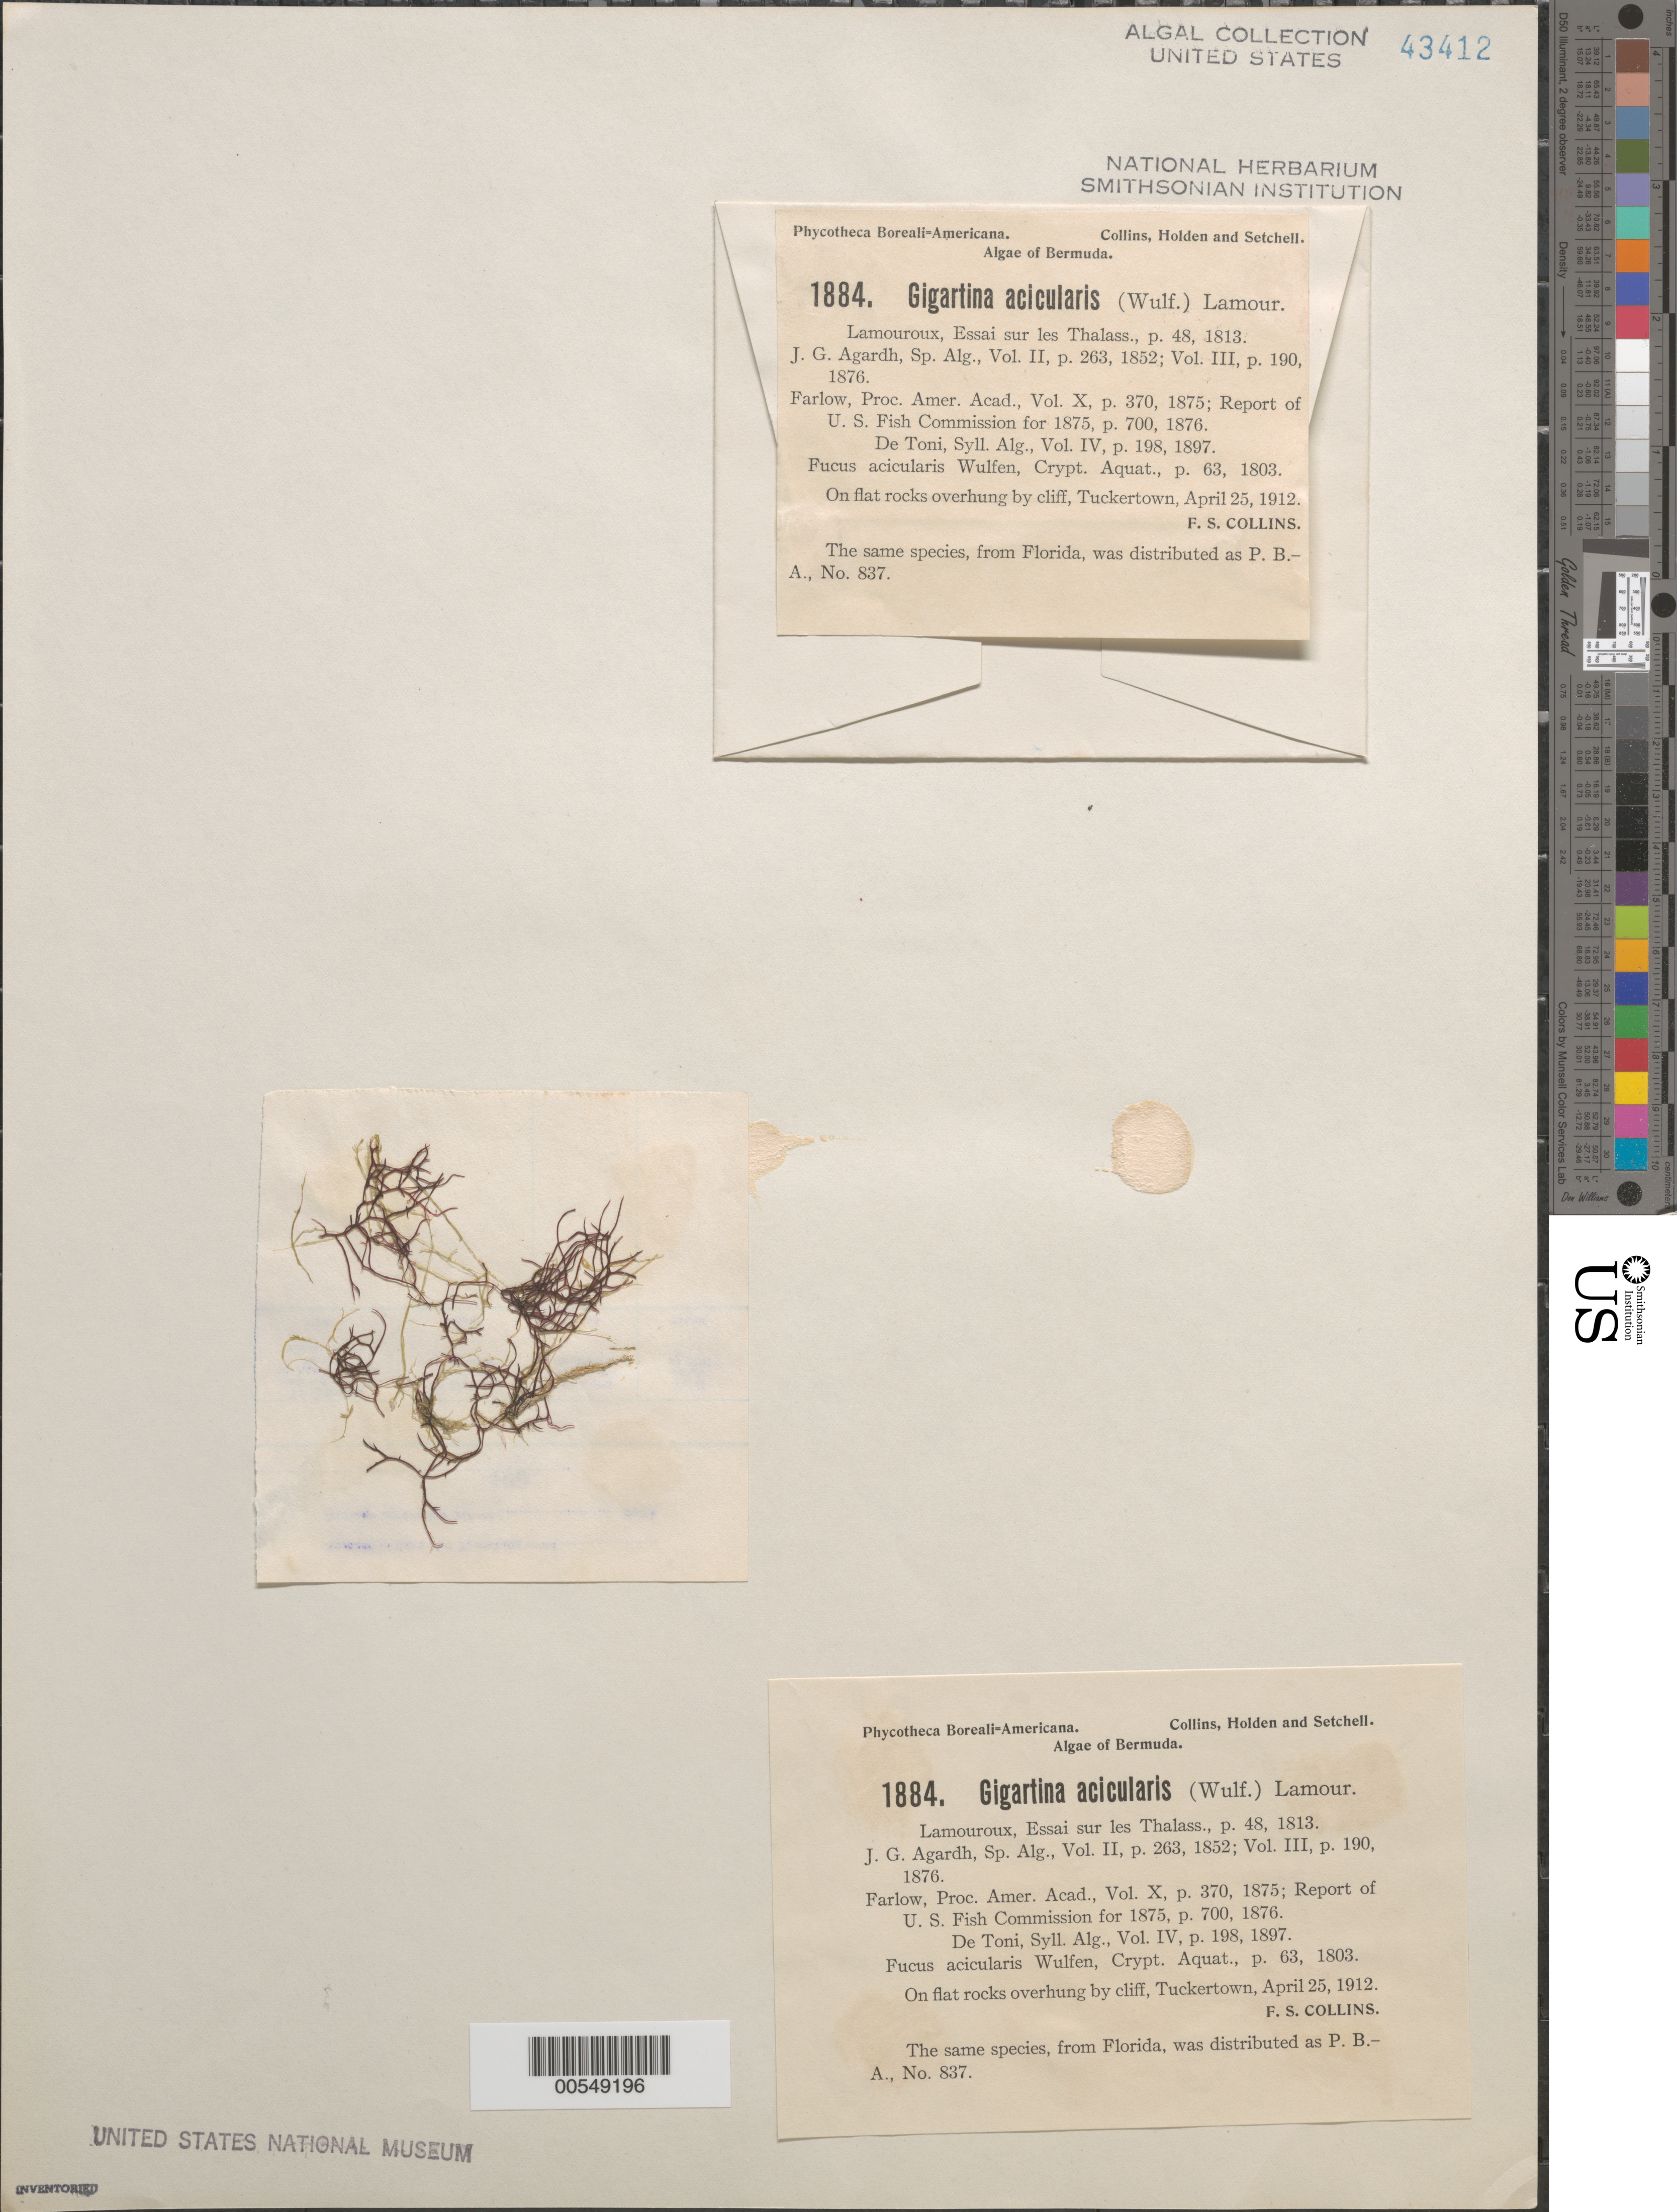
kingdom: Plantae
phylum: Rhodophyta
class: Florideophyceae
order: Gigartinales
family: Gigartinaceae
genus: Chondracanthus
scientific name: Chondracanthus acicularis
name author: (Roth) Fredericq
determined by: Algae name updating Project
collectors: F. Collins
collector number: PB-A 1884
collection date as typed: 25 Apr 1912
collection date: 1912-04-25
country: Bermuda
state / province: Saint George's (parish)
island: Bermuda Island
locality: Tucker's Town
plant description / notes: Collins, Holden & Setchell, Phycotheca Boreali-Americana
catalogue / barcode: US 43412